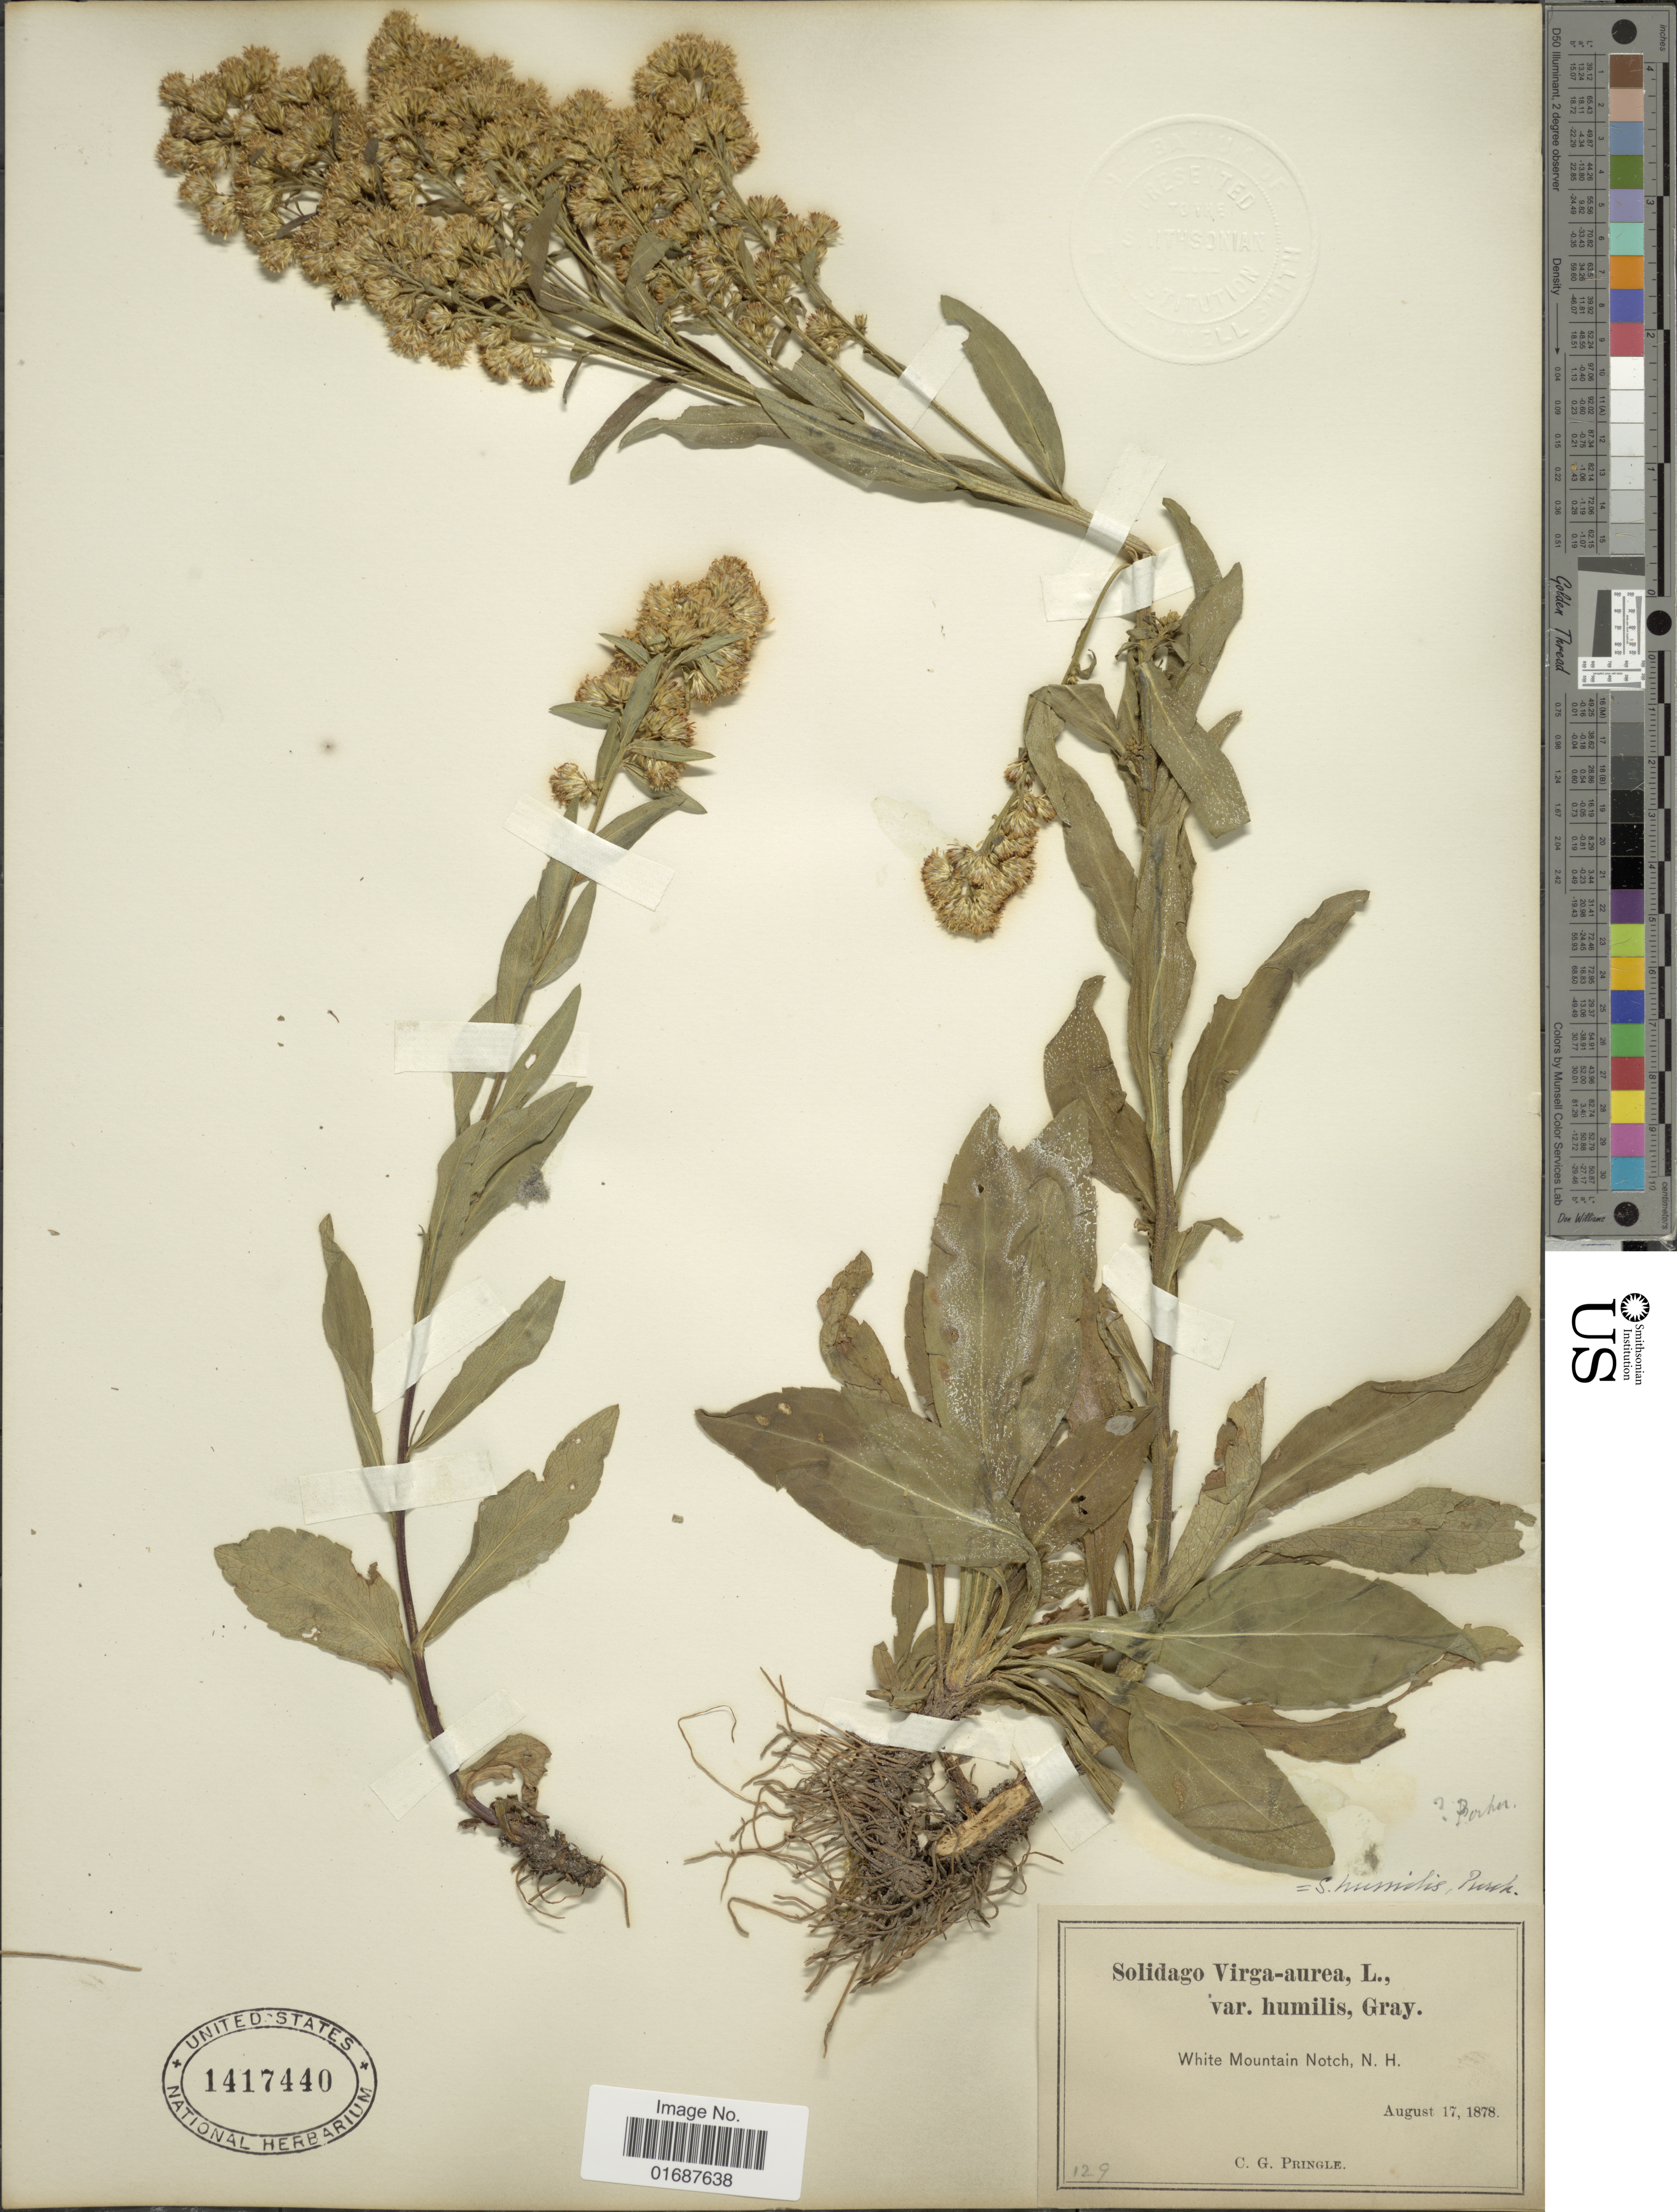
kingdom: Plantae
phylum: Tracheophyta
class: Magnoliopsida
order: Asterales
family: Asteraceae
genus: Solidago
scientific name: Solidago uliginosa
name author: Nutt.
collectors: C. G. Pringle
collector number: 129?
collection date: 1878-08-17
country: United States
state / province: New Hampshire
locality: White Mountain Notch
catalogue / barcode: US 1417440